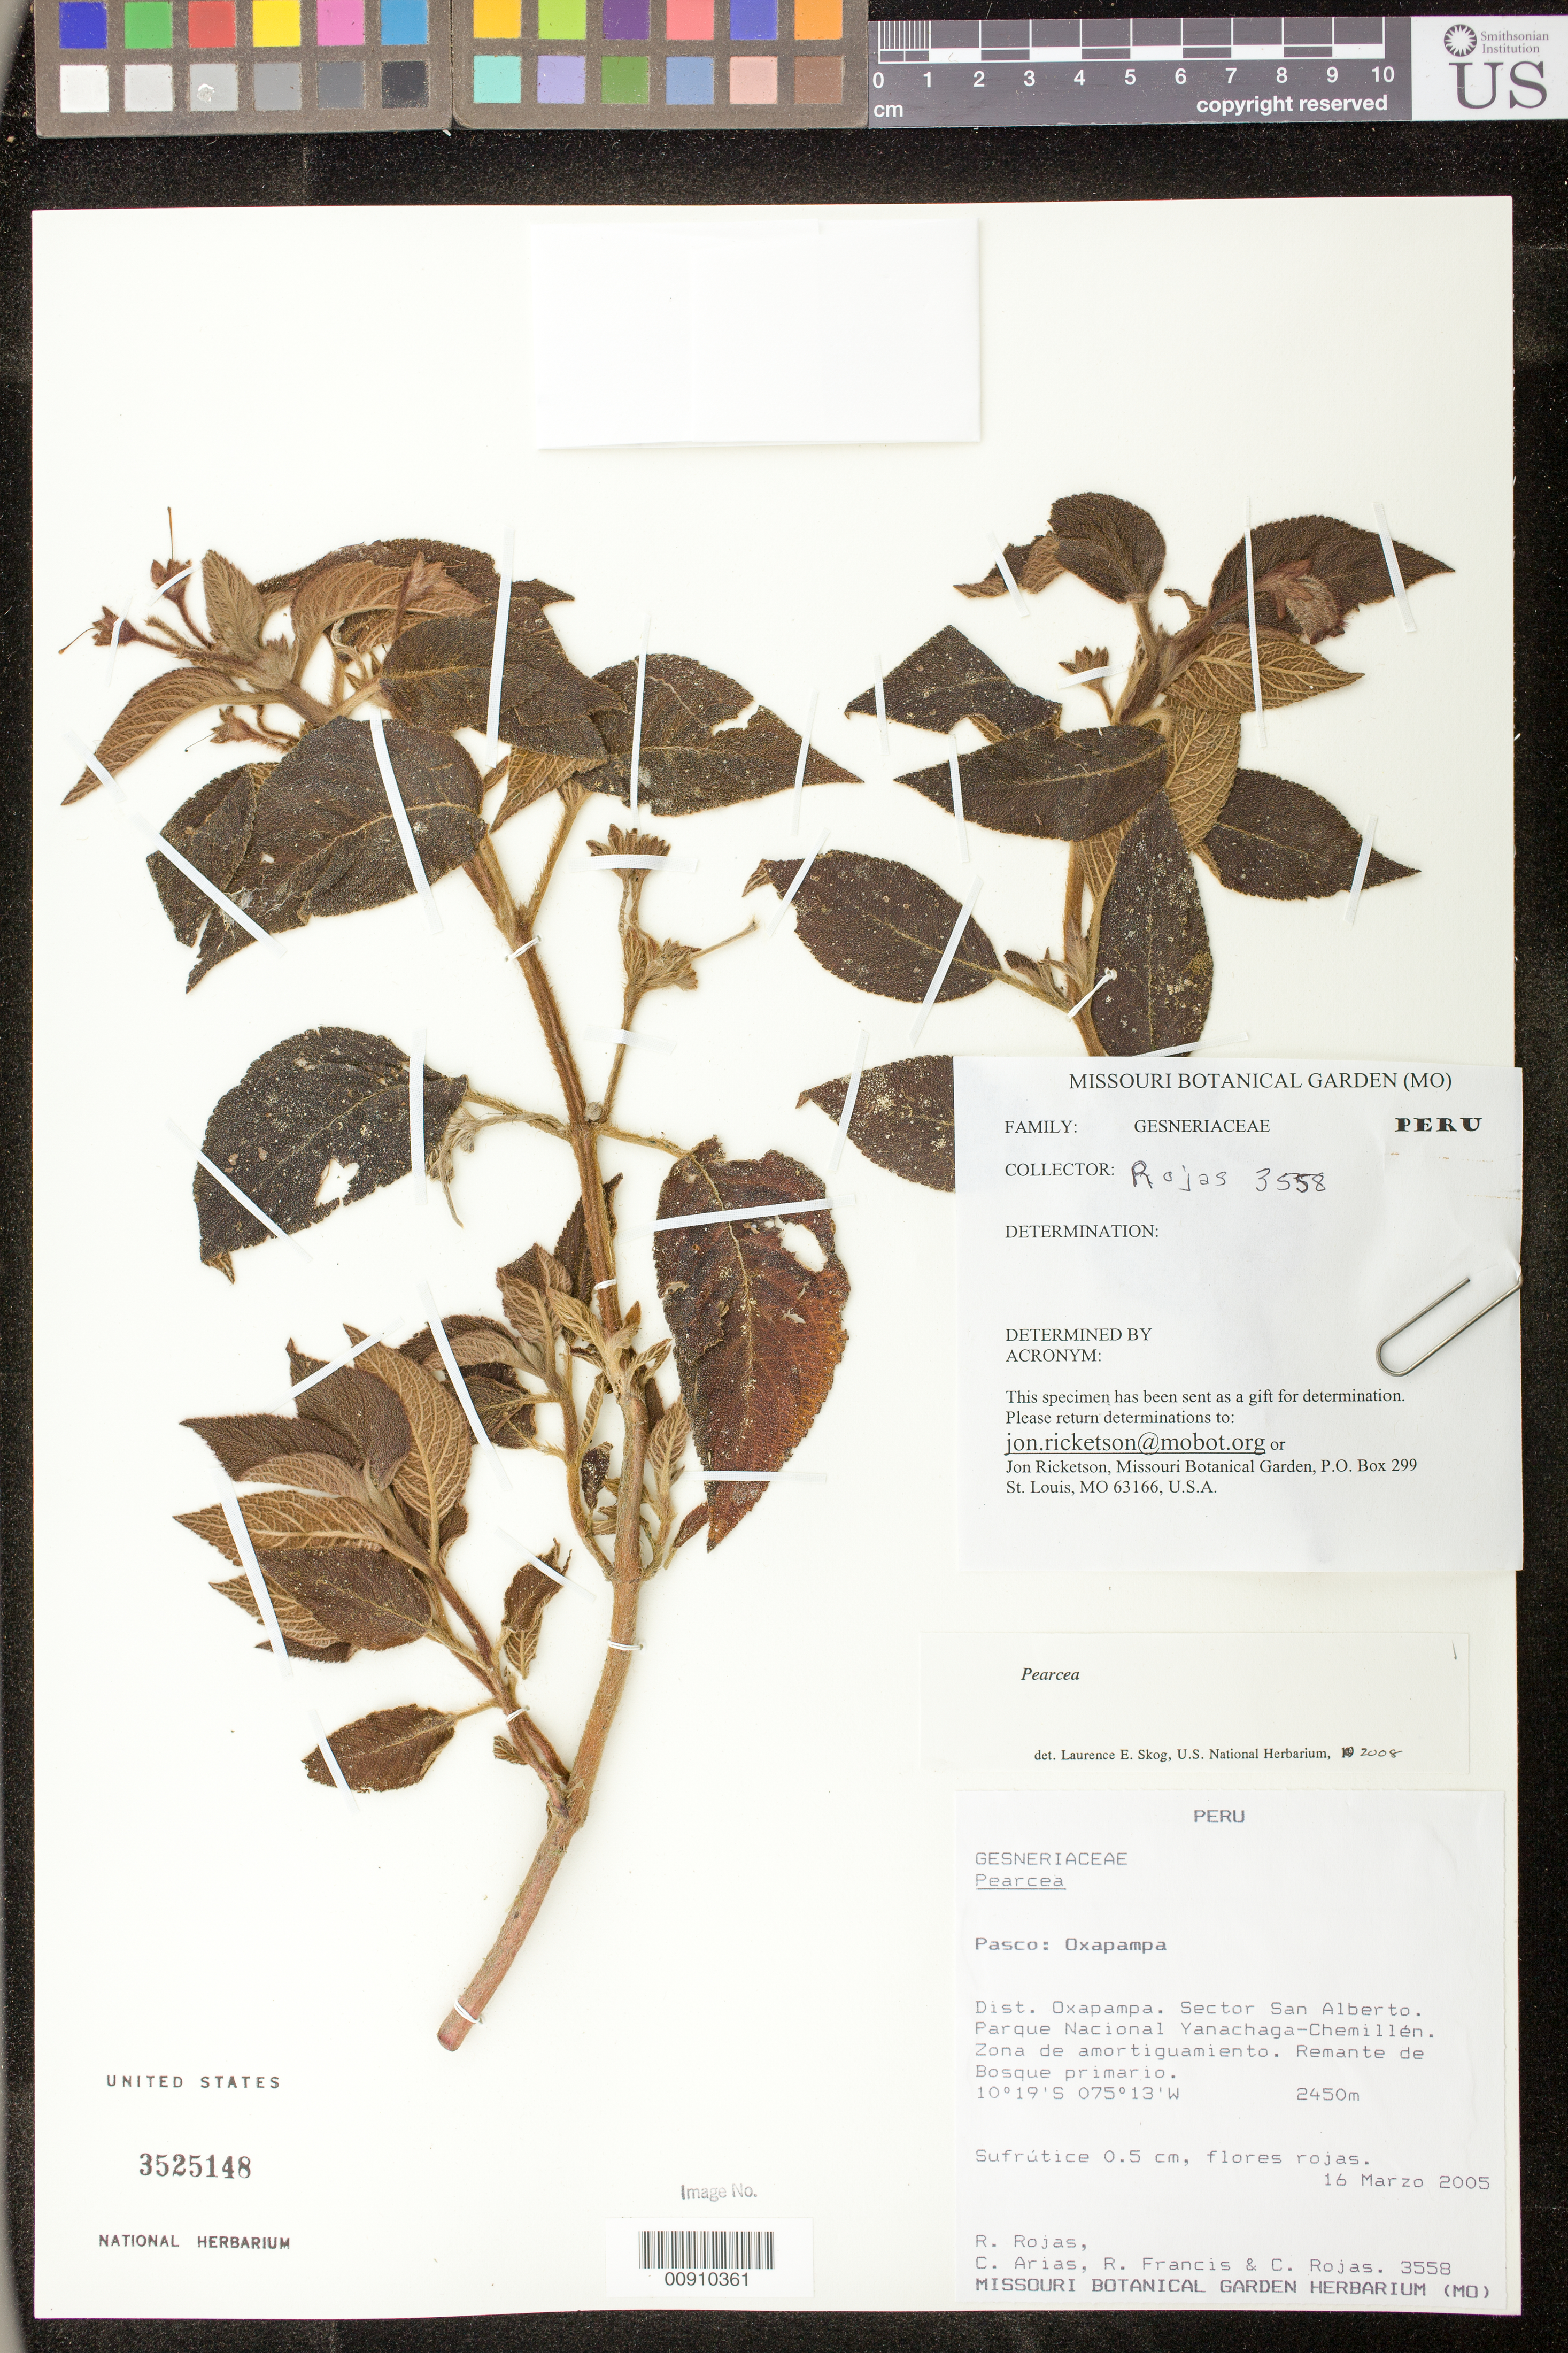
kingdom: Plantae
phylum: Tracheophyta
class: Magnoliopsida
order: Lamiales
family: Gesneriaceae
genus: Pearcea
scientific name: Pearcea sp.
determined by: Skog, Laurence E.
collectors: R. Rojas, C. Arias, R. Francis & C. Rojas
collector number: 3558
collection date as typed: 16 Mar 2005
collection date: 2005-03-16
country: Peru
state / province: Pasco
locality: Pasco: Oxapampa. Dist. Oxapampa. Sector San Alberto. Parque Nacional Yanachaga-Chemillén. Zone de amortiguamiento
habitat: Remanente de bosque primario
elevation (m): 2450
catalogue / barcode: US 3525148